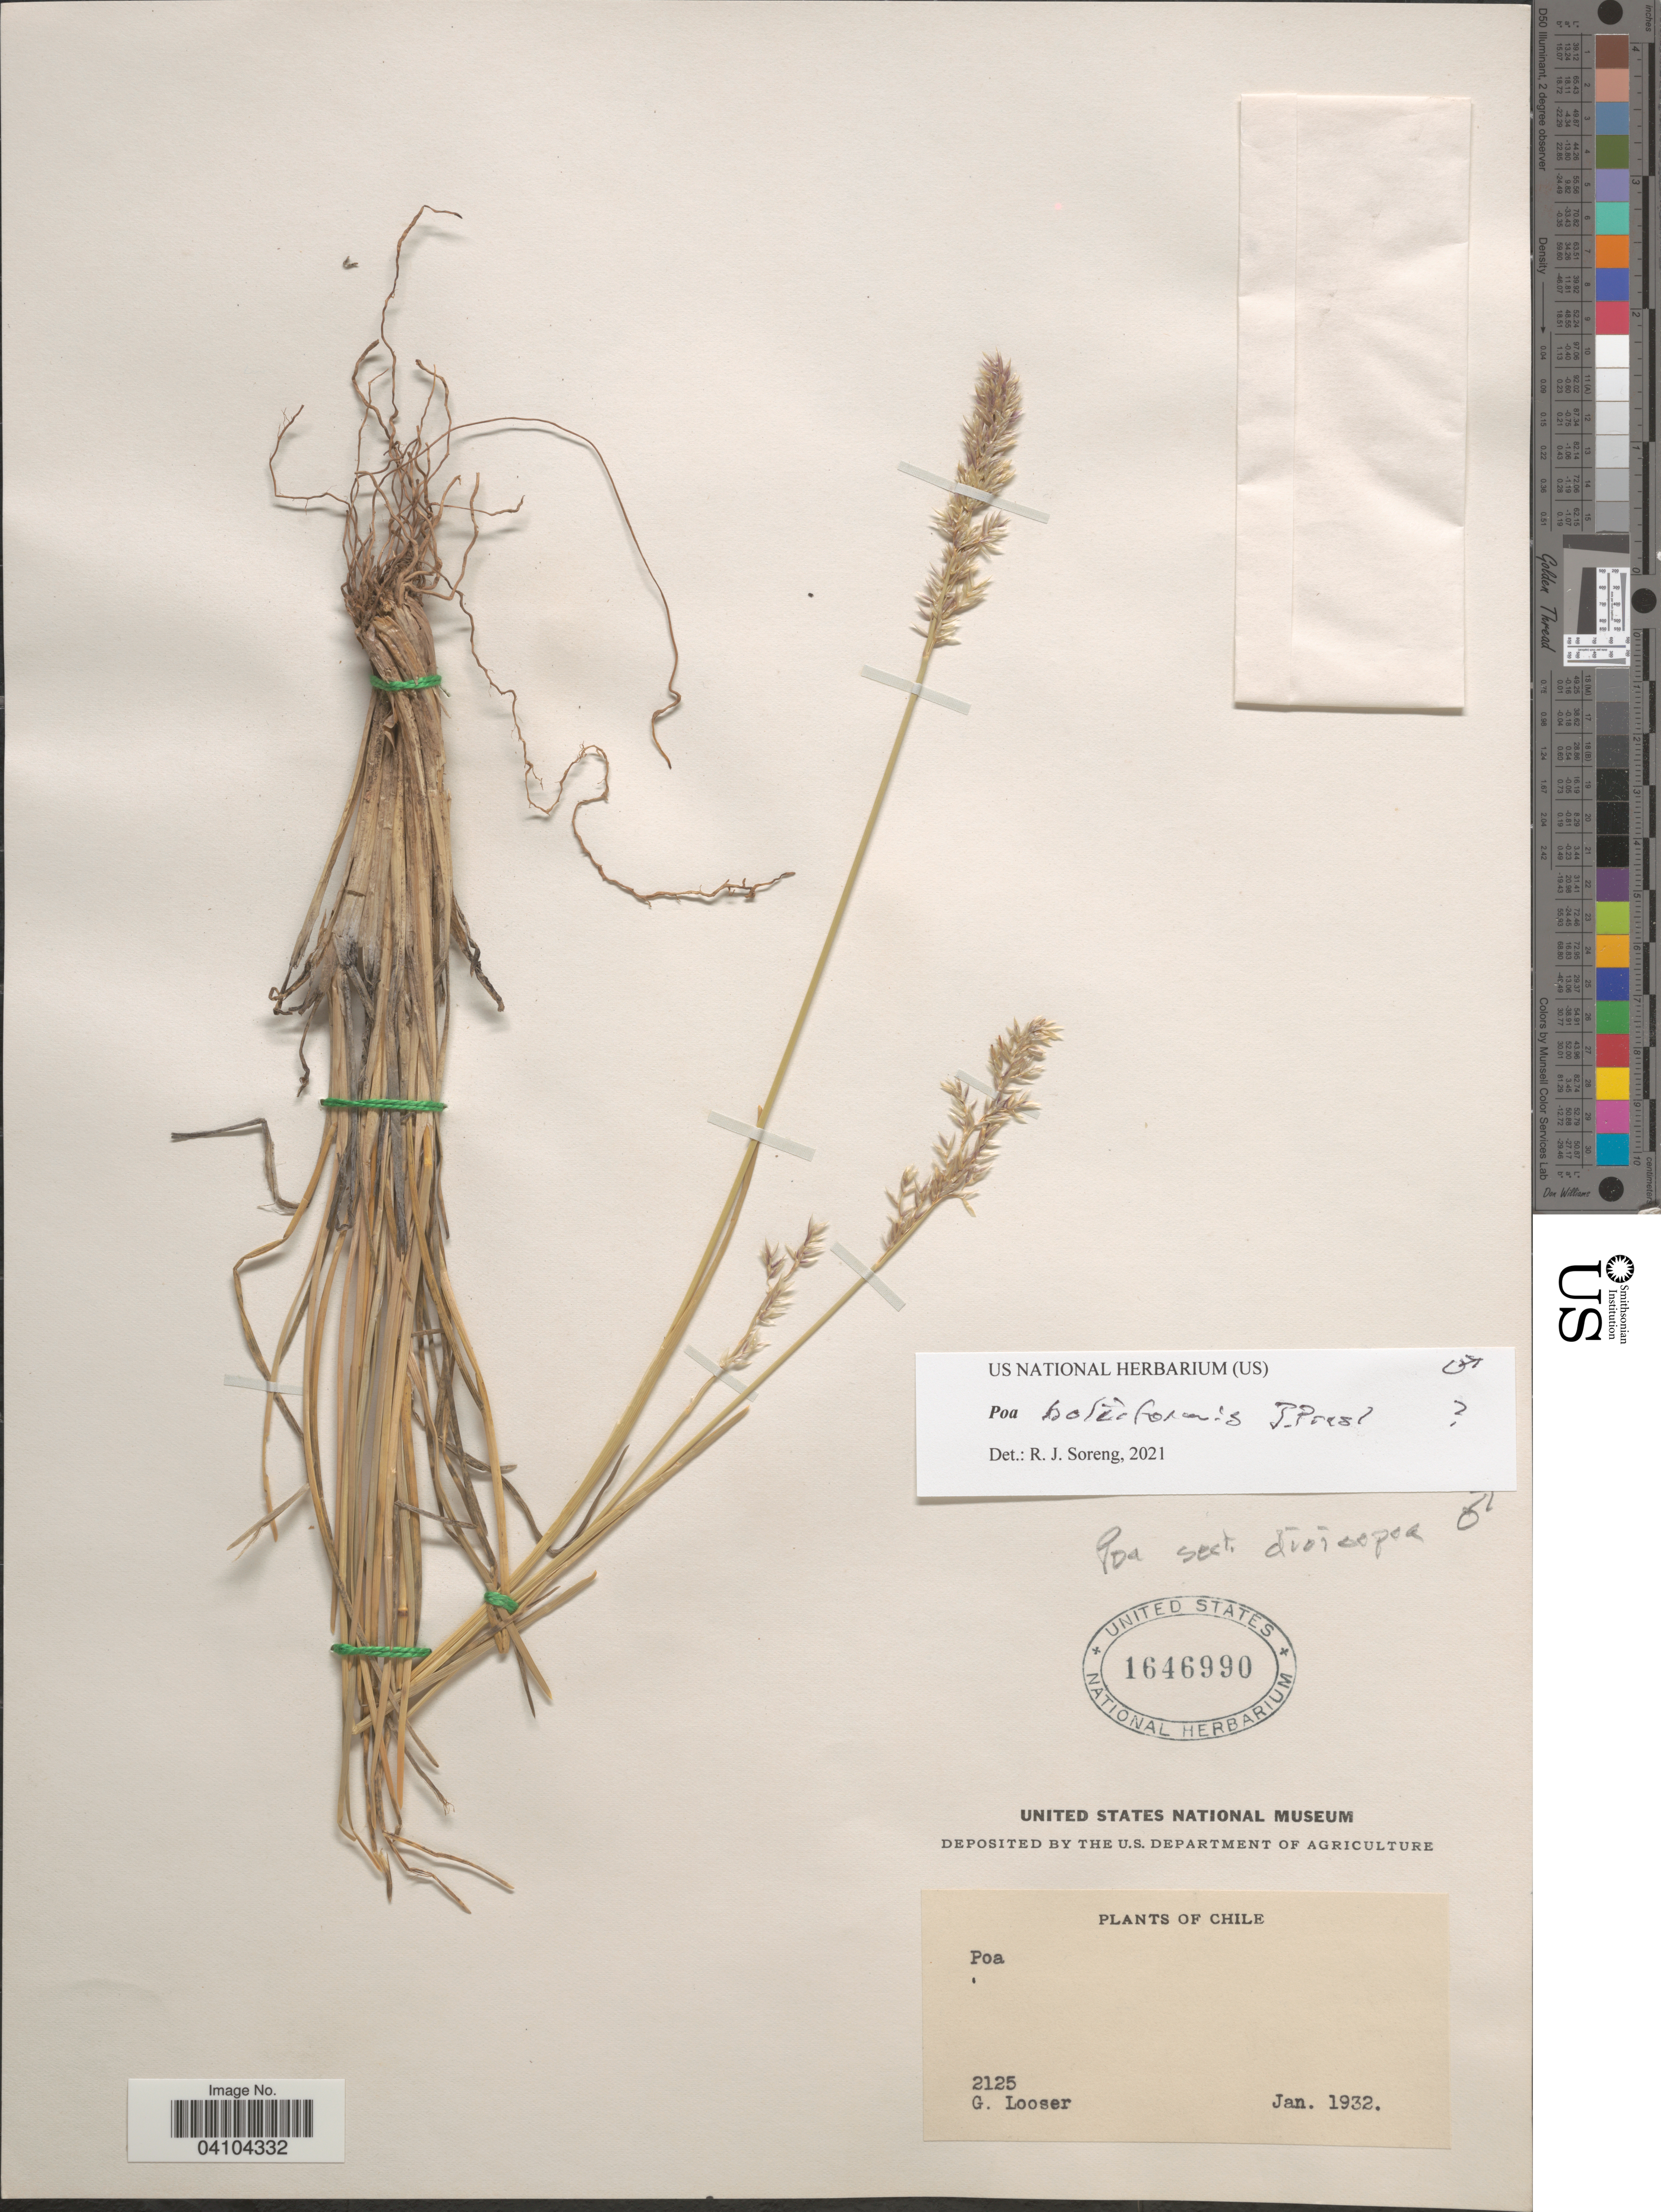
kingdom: Plantae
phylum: Tracheophyta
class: Liliopsida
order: Poales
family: Poaceae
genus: Poa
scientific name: Poa holciformis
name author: J. Presl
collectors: G. Looser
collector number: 2125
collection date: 1932-01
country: Chile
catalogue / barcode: US 1646990